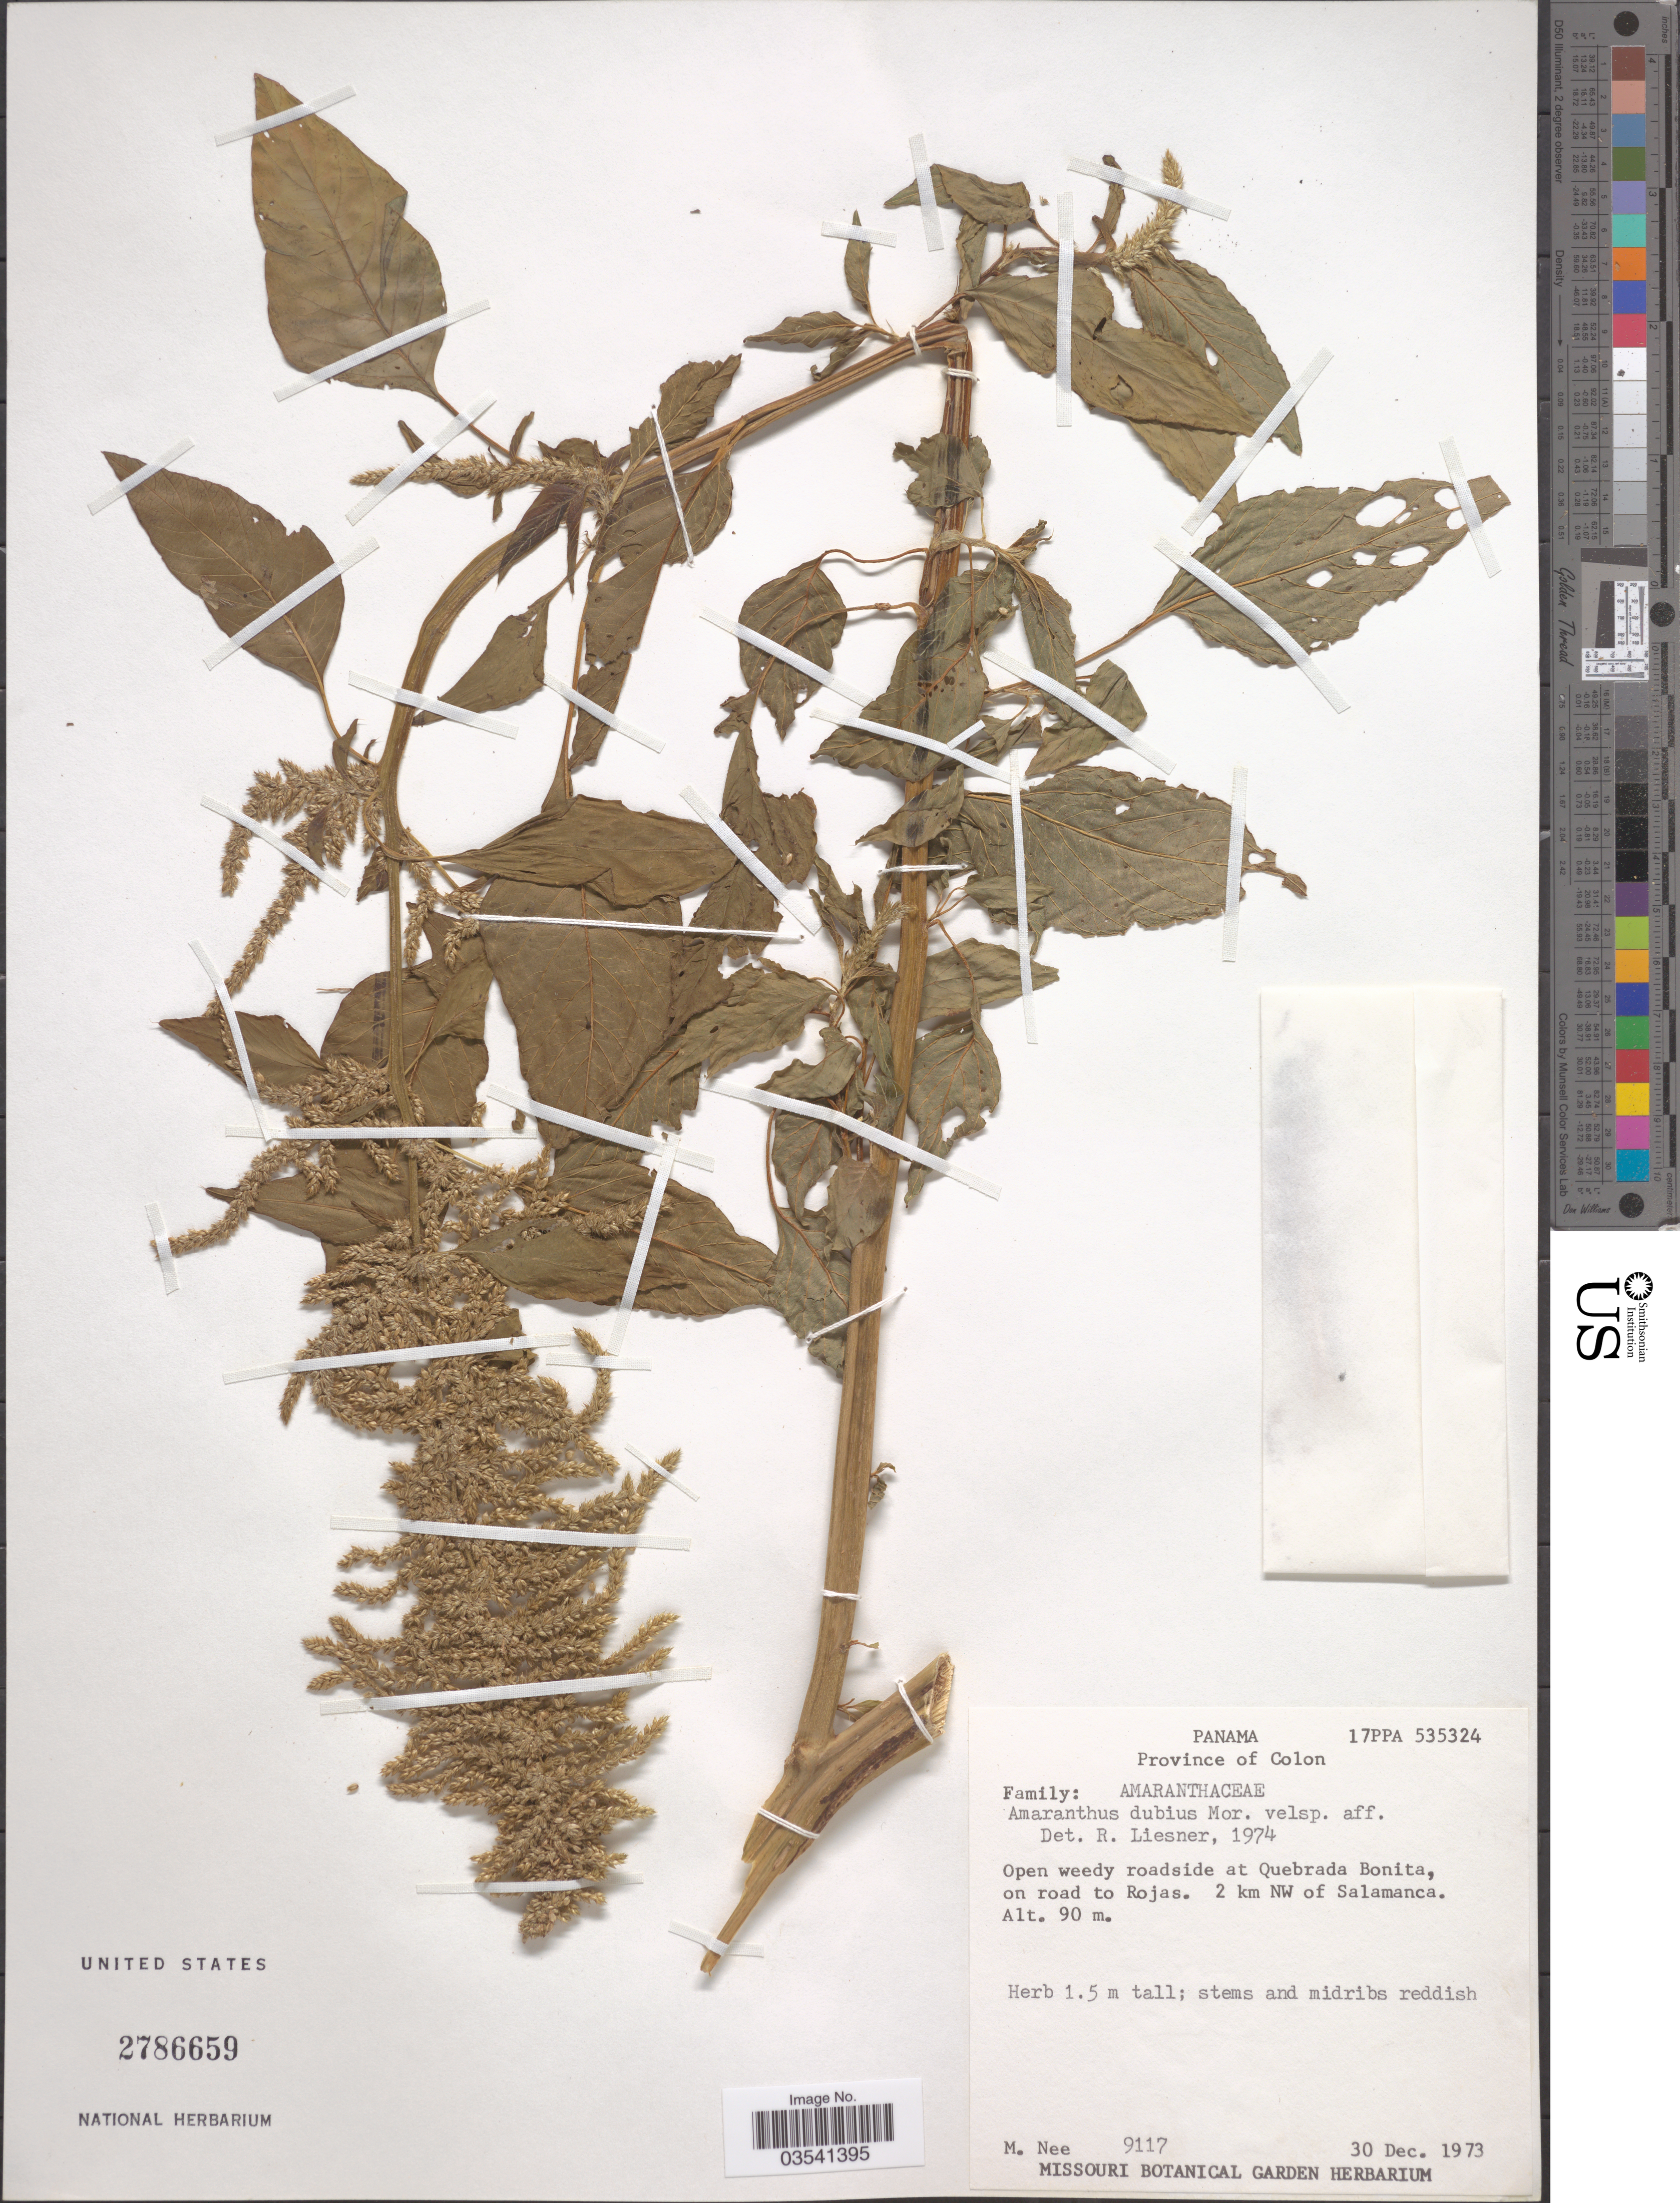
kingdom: Plantae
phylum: Tracheophyta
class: Magnoliopsida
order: Caryophyllales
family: Amaranthaceae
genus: Amaranthus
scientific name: Amaranthus dubius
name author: Mart. ex Thell.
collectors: M. Nee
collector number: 9117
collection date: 1973-12-30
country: Panama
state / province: Colón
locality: Open weedy roadside at Quebrada Bonita, on road to Rojas. 2 km NW of Salamanca.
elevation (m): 90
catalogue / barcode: US 2786659